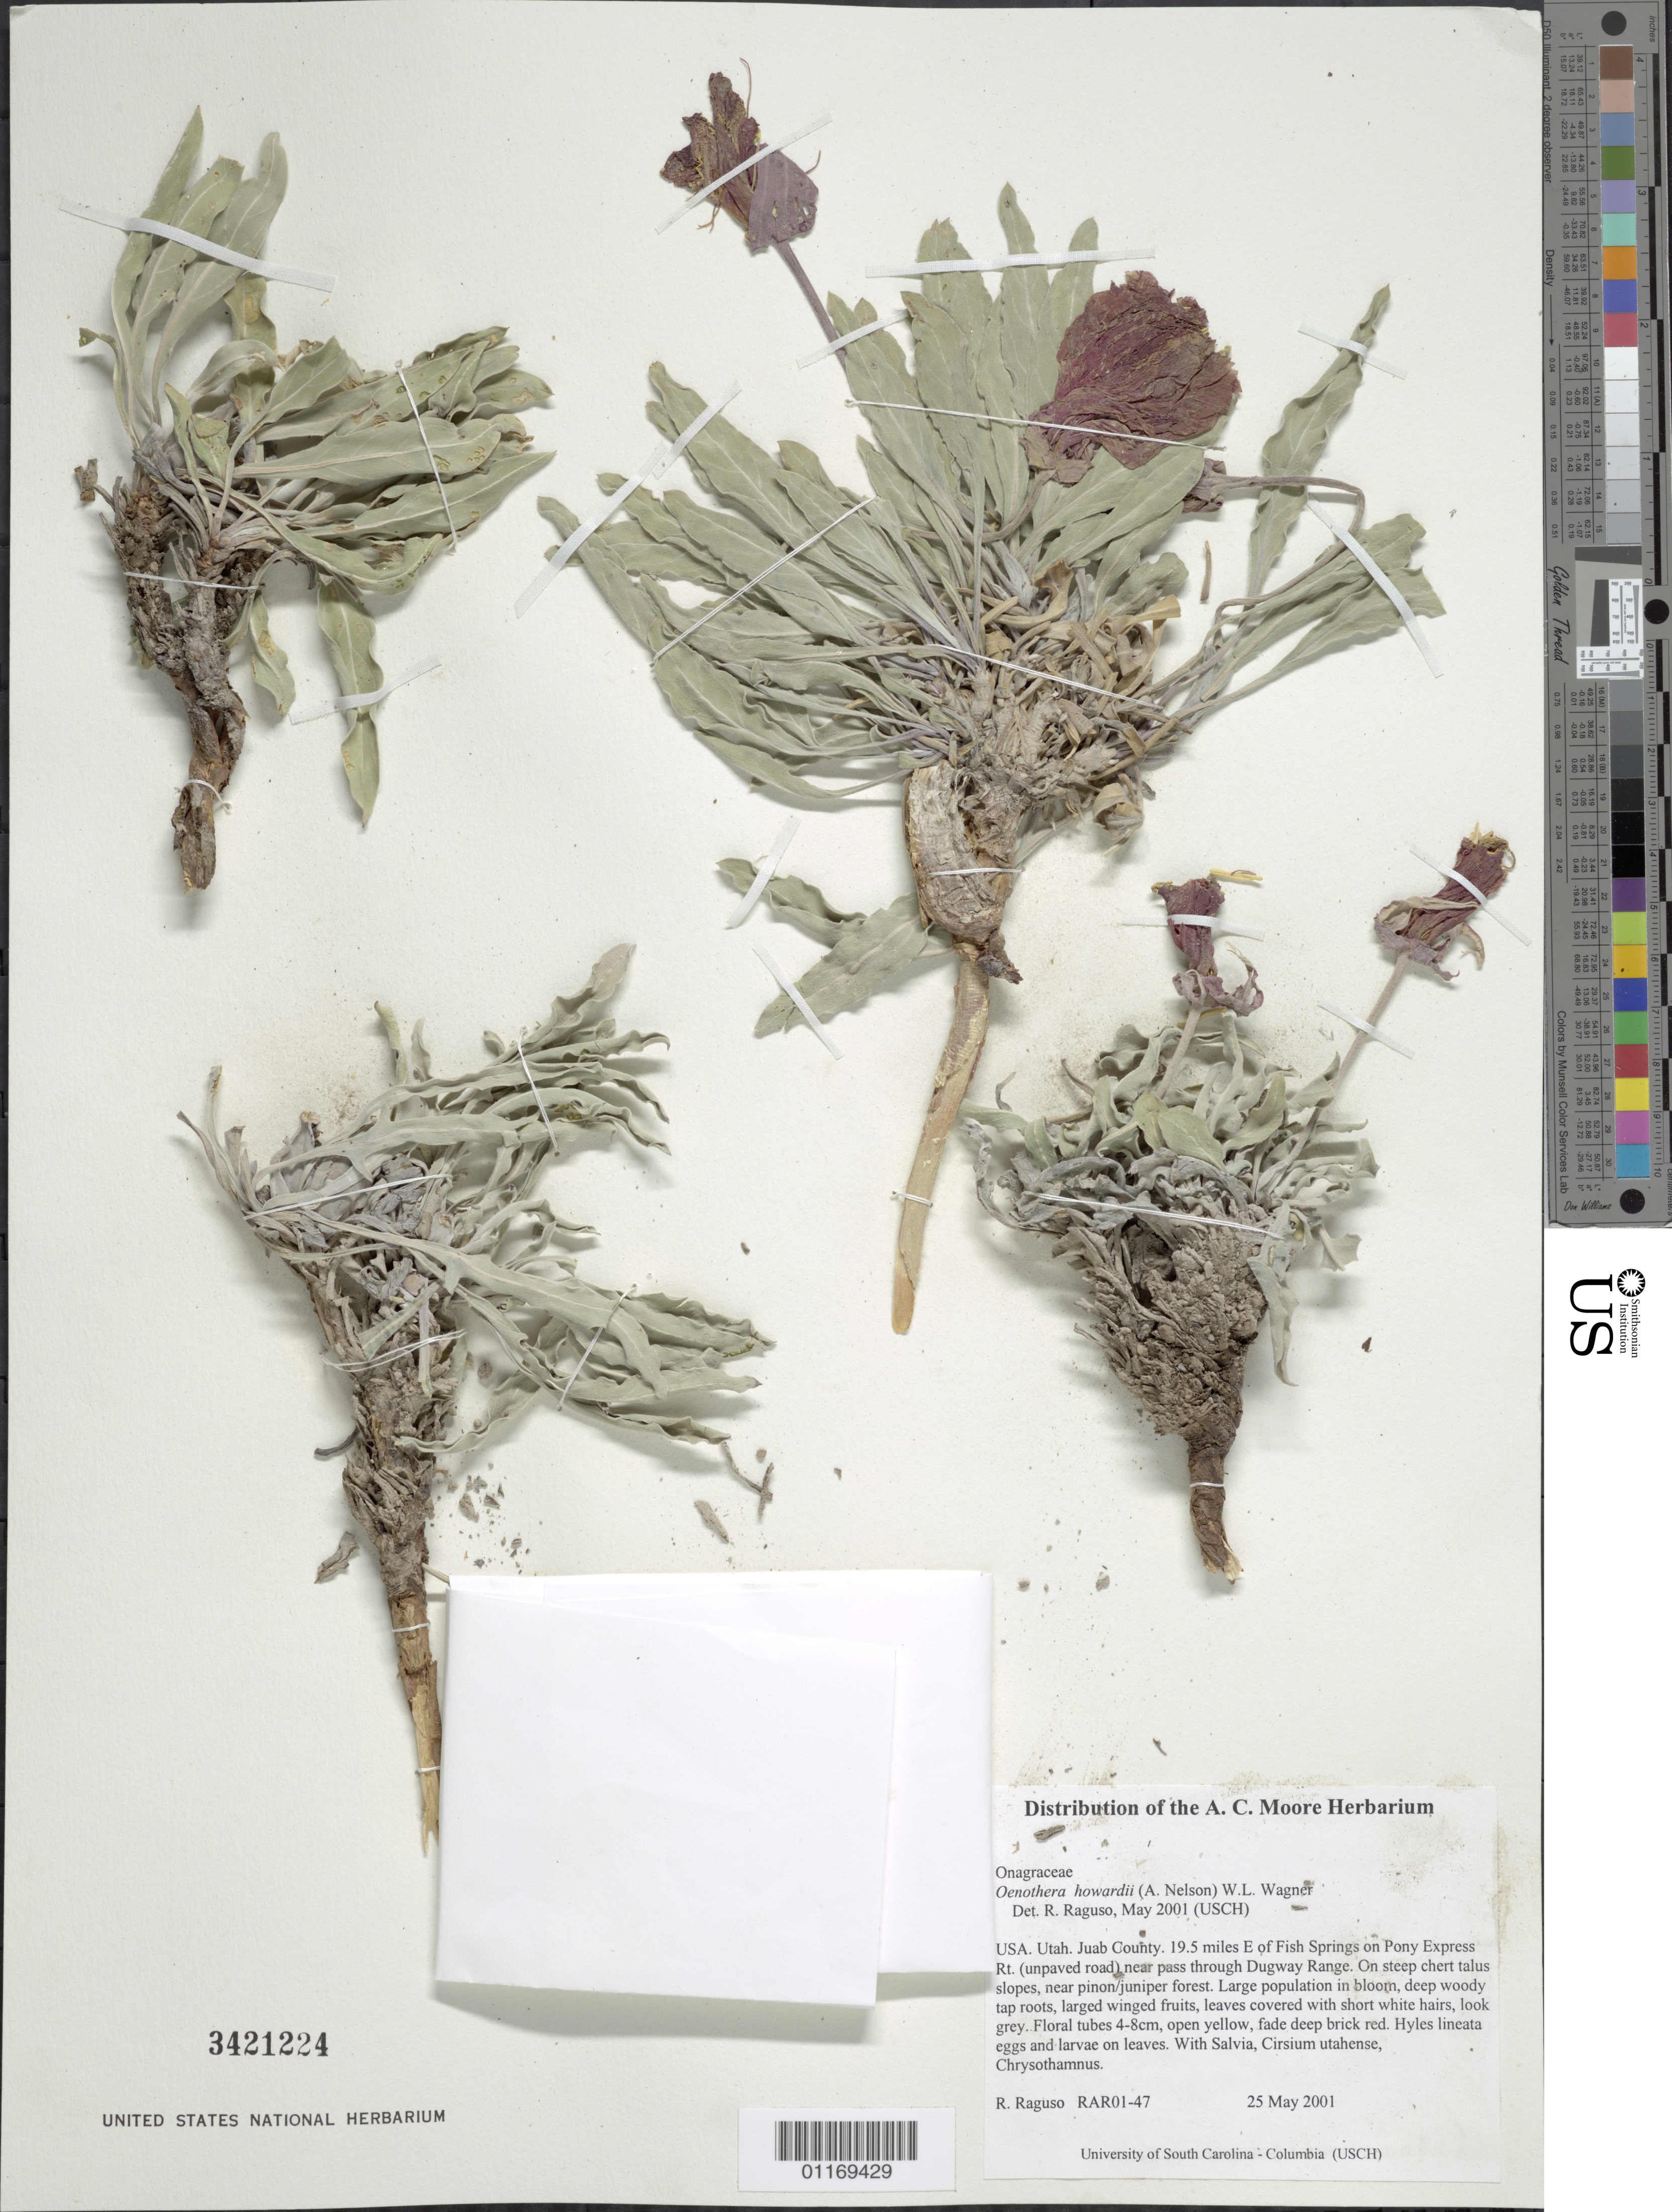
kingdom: Plantae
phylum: Tracheophyta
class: Magnoliopsida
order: Myrtales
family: Onagraceae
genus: Oenothera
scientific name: Oenothera howardii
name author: (A. Nelson) M.E. Jones ex Prain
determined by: Raguso, Robert A.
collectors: R. Raguso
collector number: RAR01-47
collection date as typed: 25 May 2001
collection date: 2001-05-25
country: United States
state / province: Utah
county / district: Juab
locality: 19.5 miles E of Fish Springs on Pony Express Rt. (unpaved road) near pass through Dugway Range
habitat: On steep chert talus slopes, near pinon/juniper forest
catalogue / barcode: US 3421224